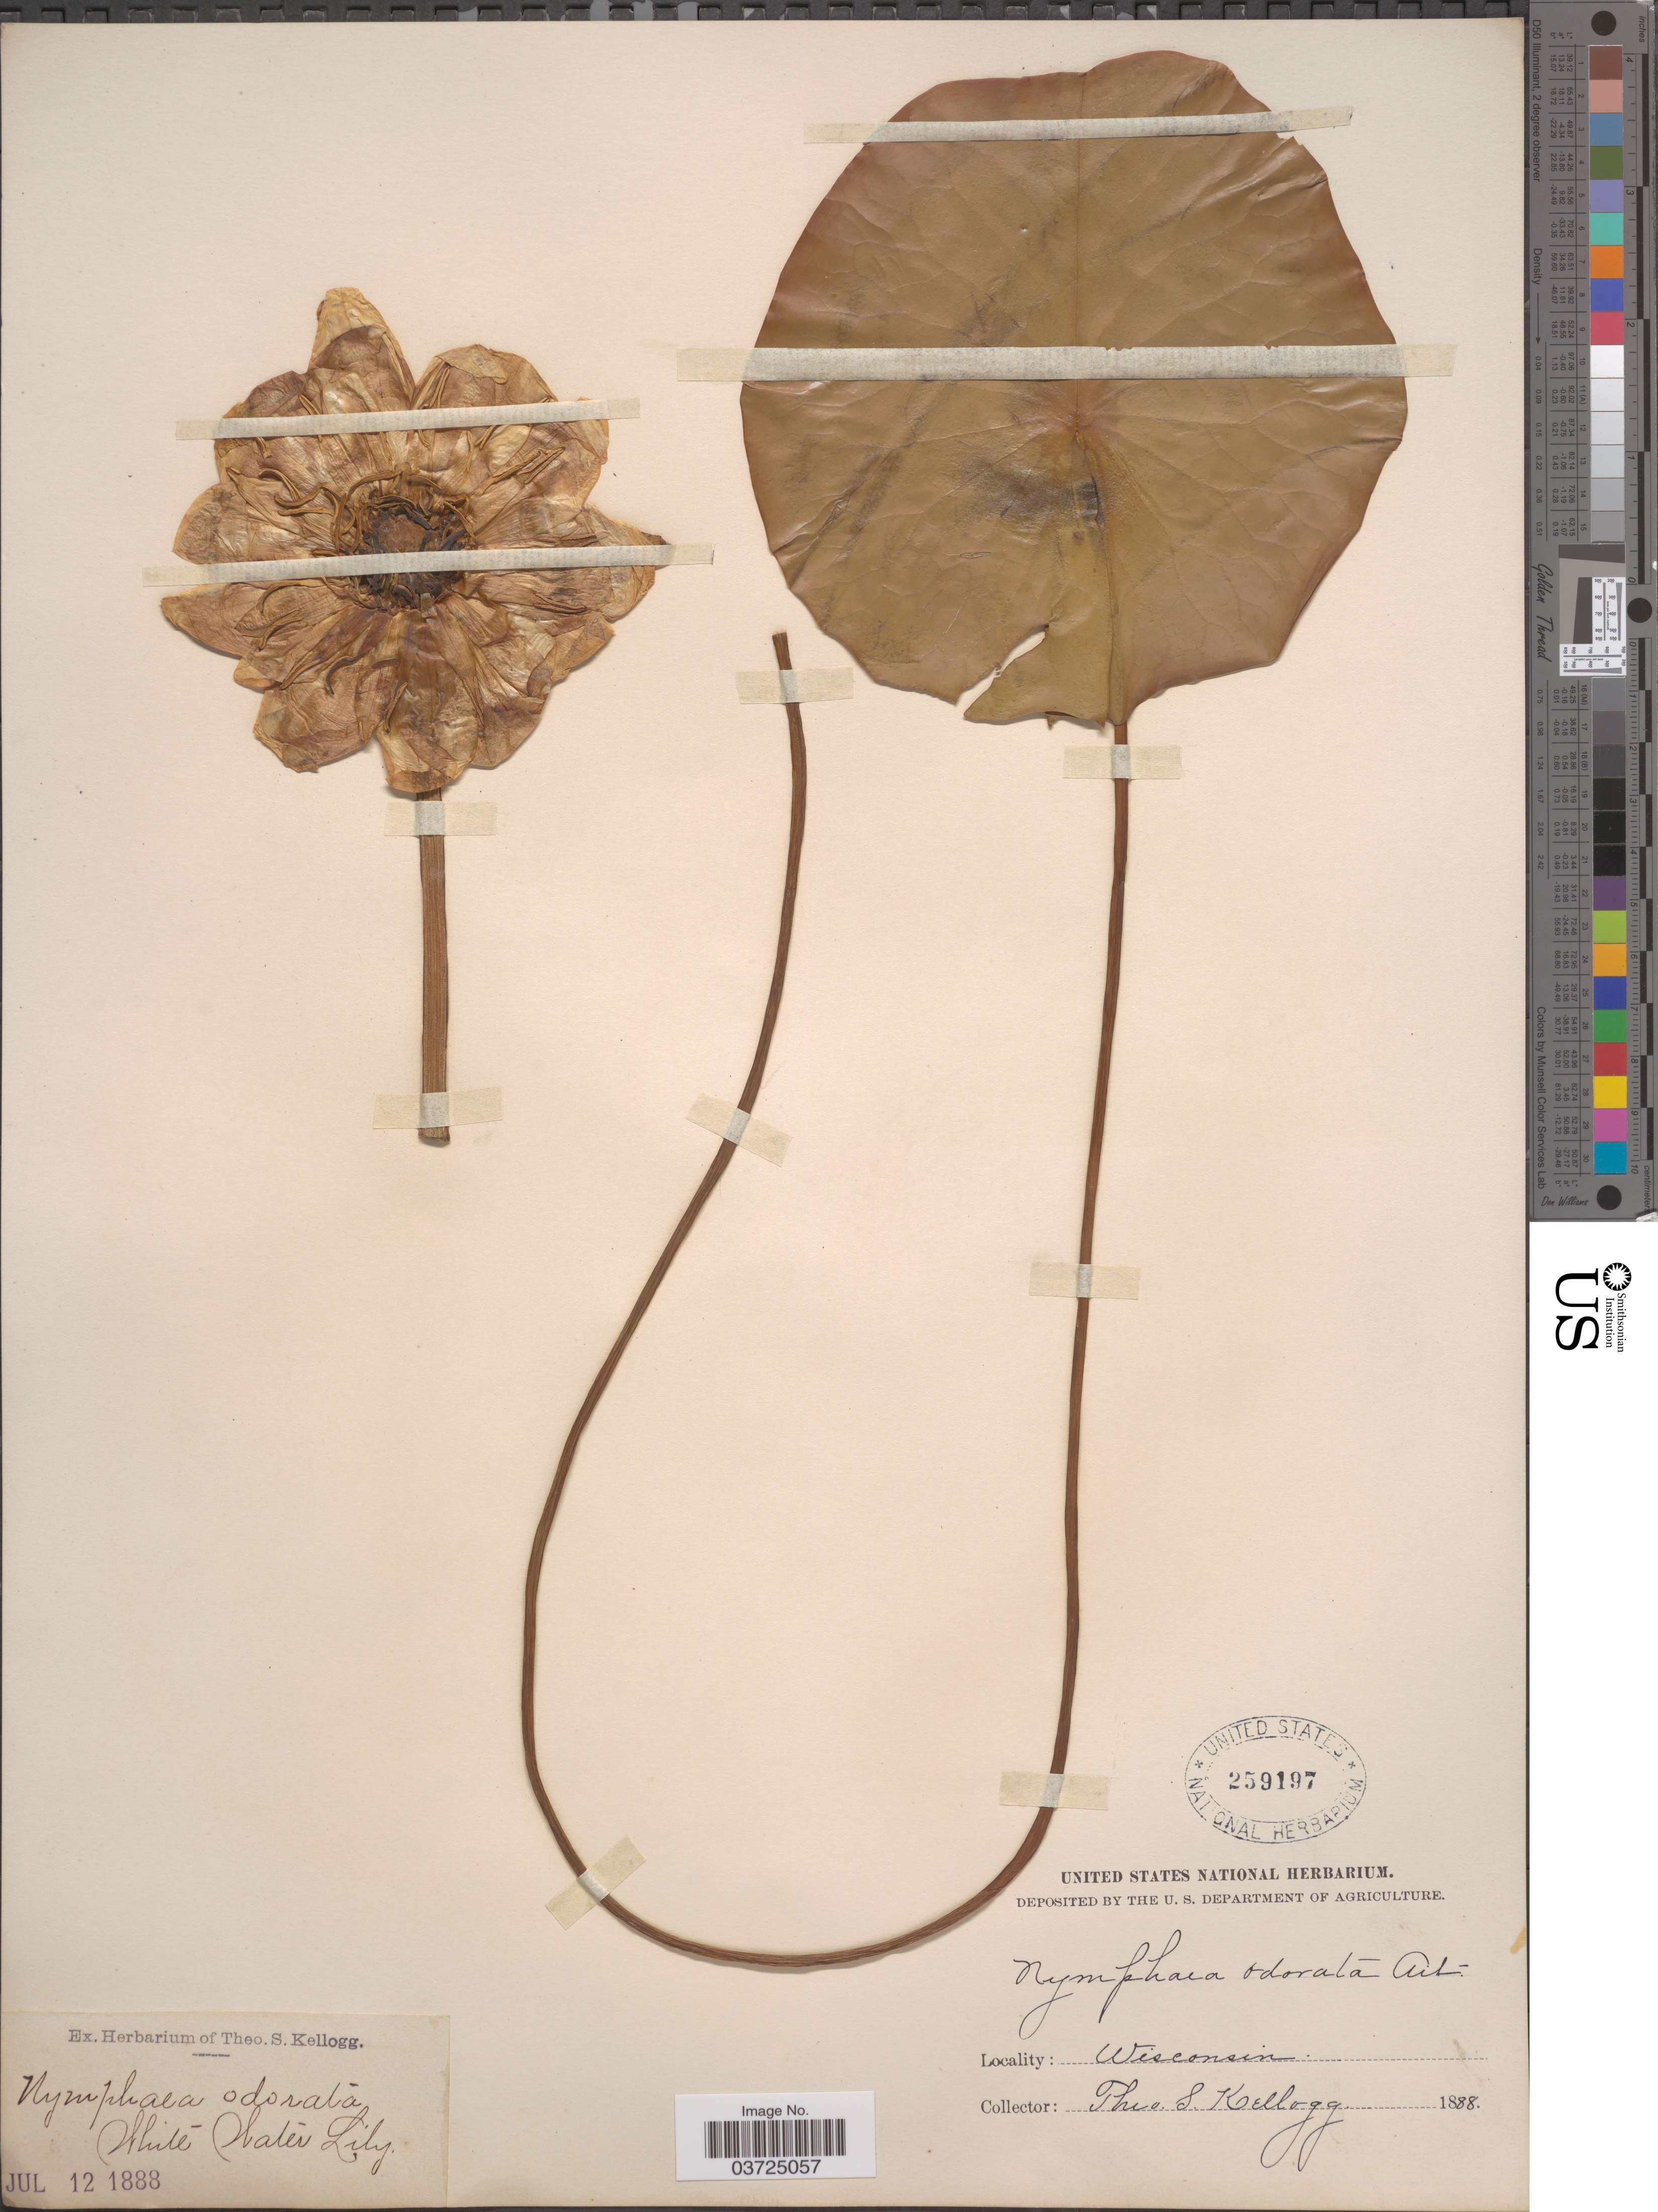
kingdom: Plantae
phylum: Tracheophyta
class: Magnoliopsida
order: Nymphaeales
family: Nymphaeaceae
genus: Nymphaea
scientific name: Nymphaea tuberosa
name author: Paine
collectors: T. S. Kellogg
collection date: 1888-07-12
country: United States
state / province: Wisconsin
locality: White Water City.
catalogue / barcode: US 259197